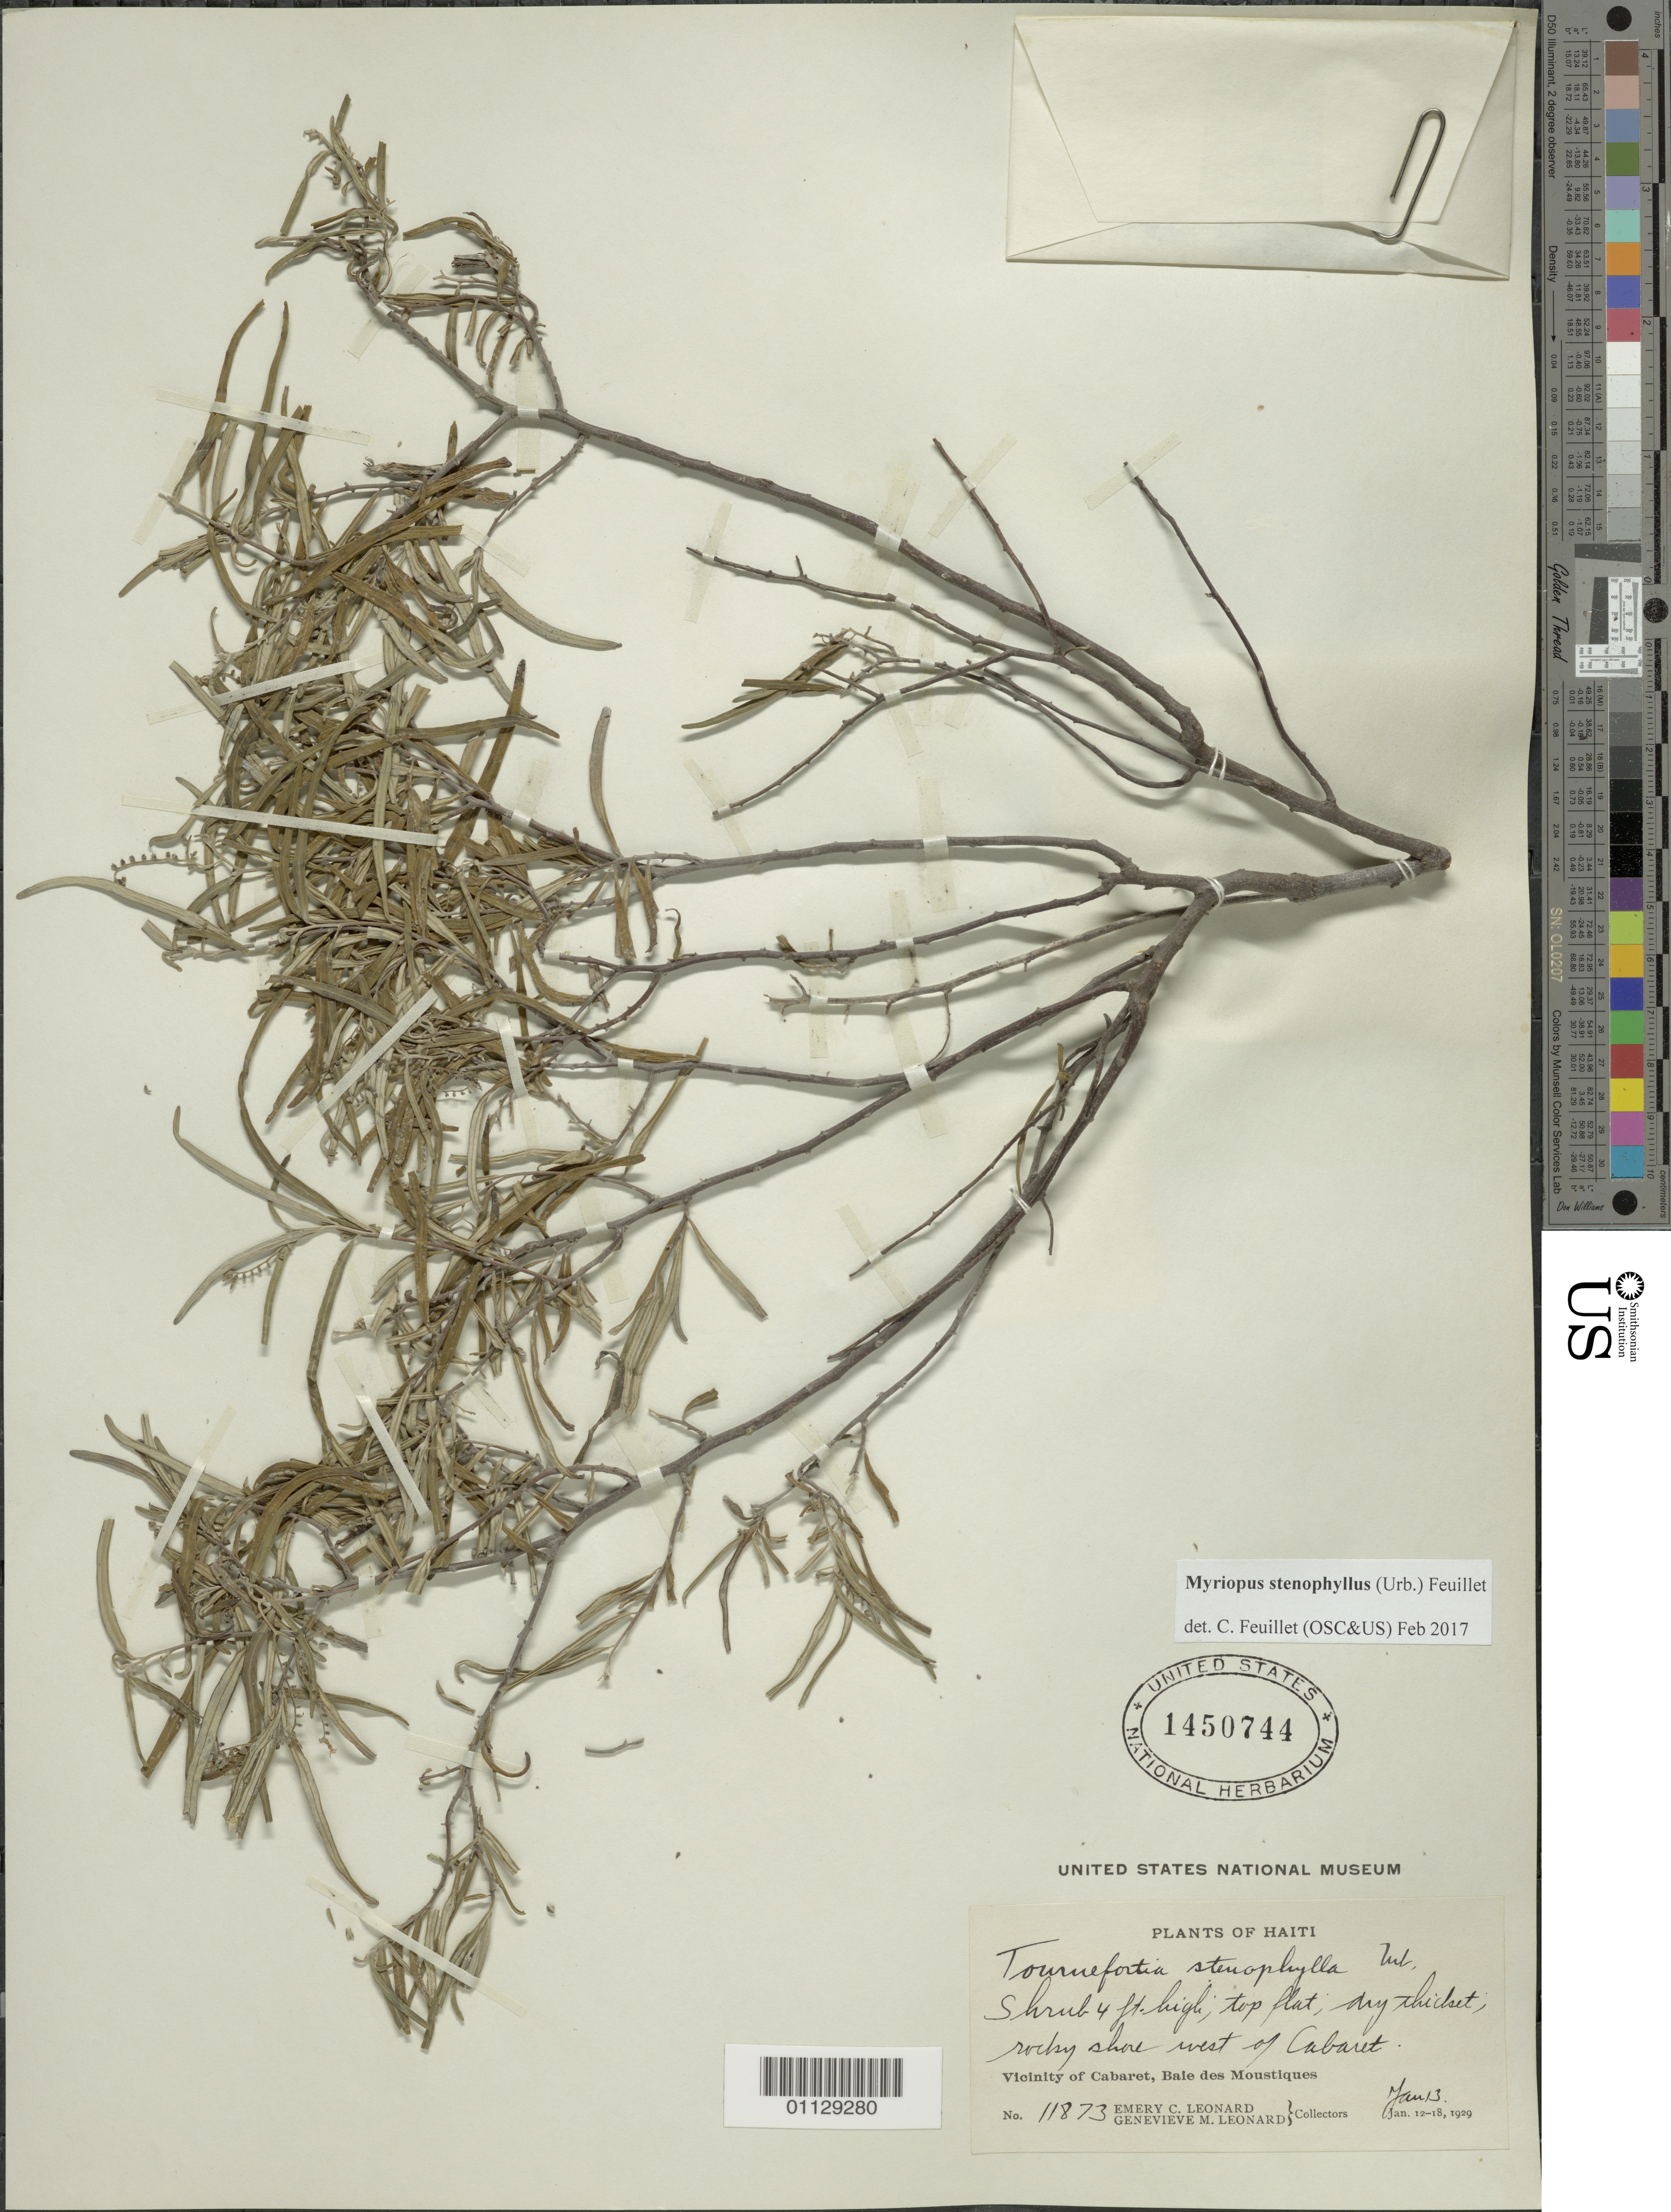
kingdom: Plantae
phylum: Tracheophyta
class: Magnoliopsida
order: Boraginales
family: Heliotropiaceae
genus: Myriopus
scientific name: Myriopus stenophyllus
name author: (Urb.) Feuillet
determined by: Feuillet, C.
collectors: E. C. Leonard & G. M. Leonard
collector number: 11873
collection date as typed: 13 Jan 1929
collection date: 1929-01-13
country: Haiti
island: Hispaniola I.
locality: Carbet vicinity, Baie des Moustiques; west of Cabaret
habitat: Dry thicket, rocky shore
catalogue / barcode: US 1450744